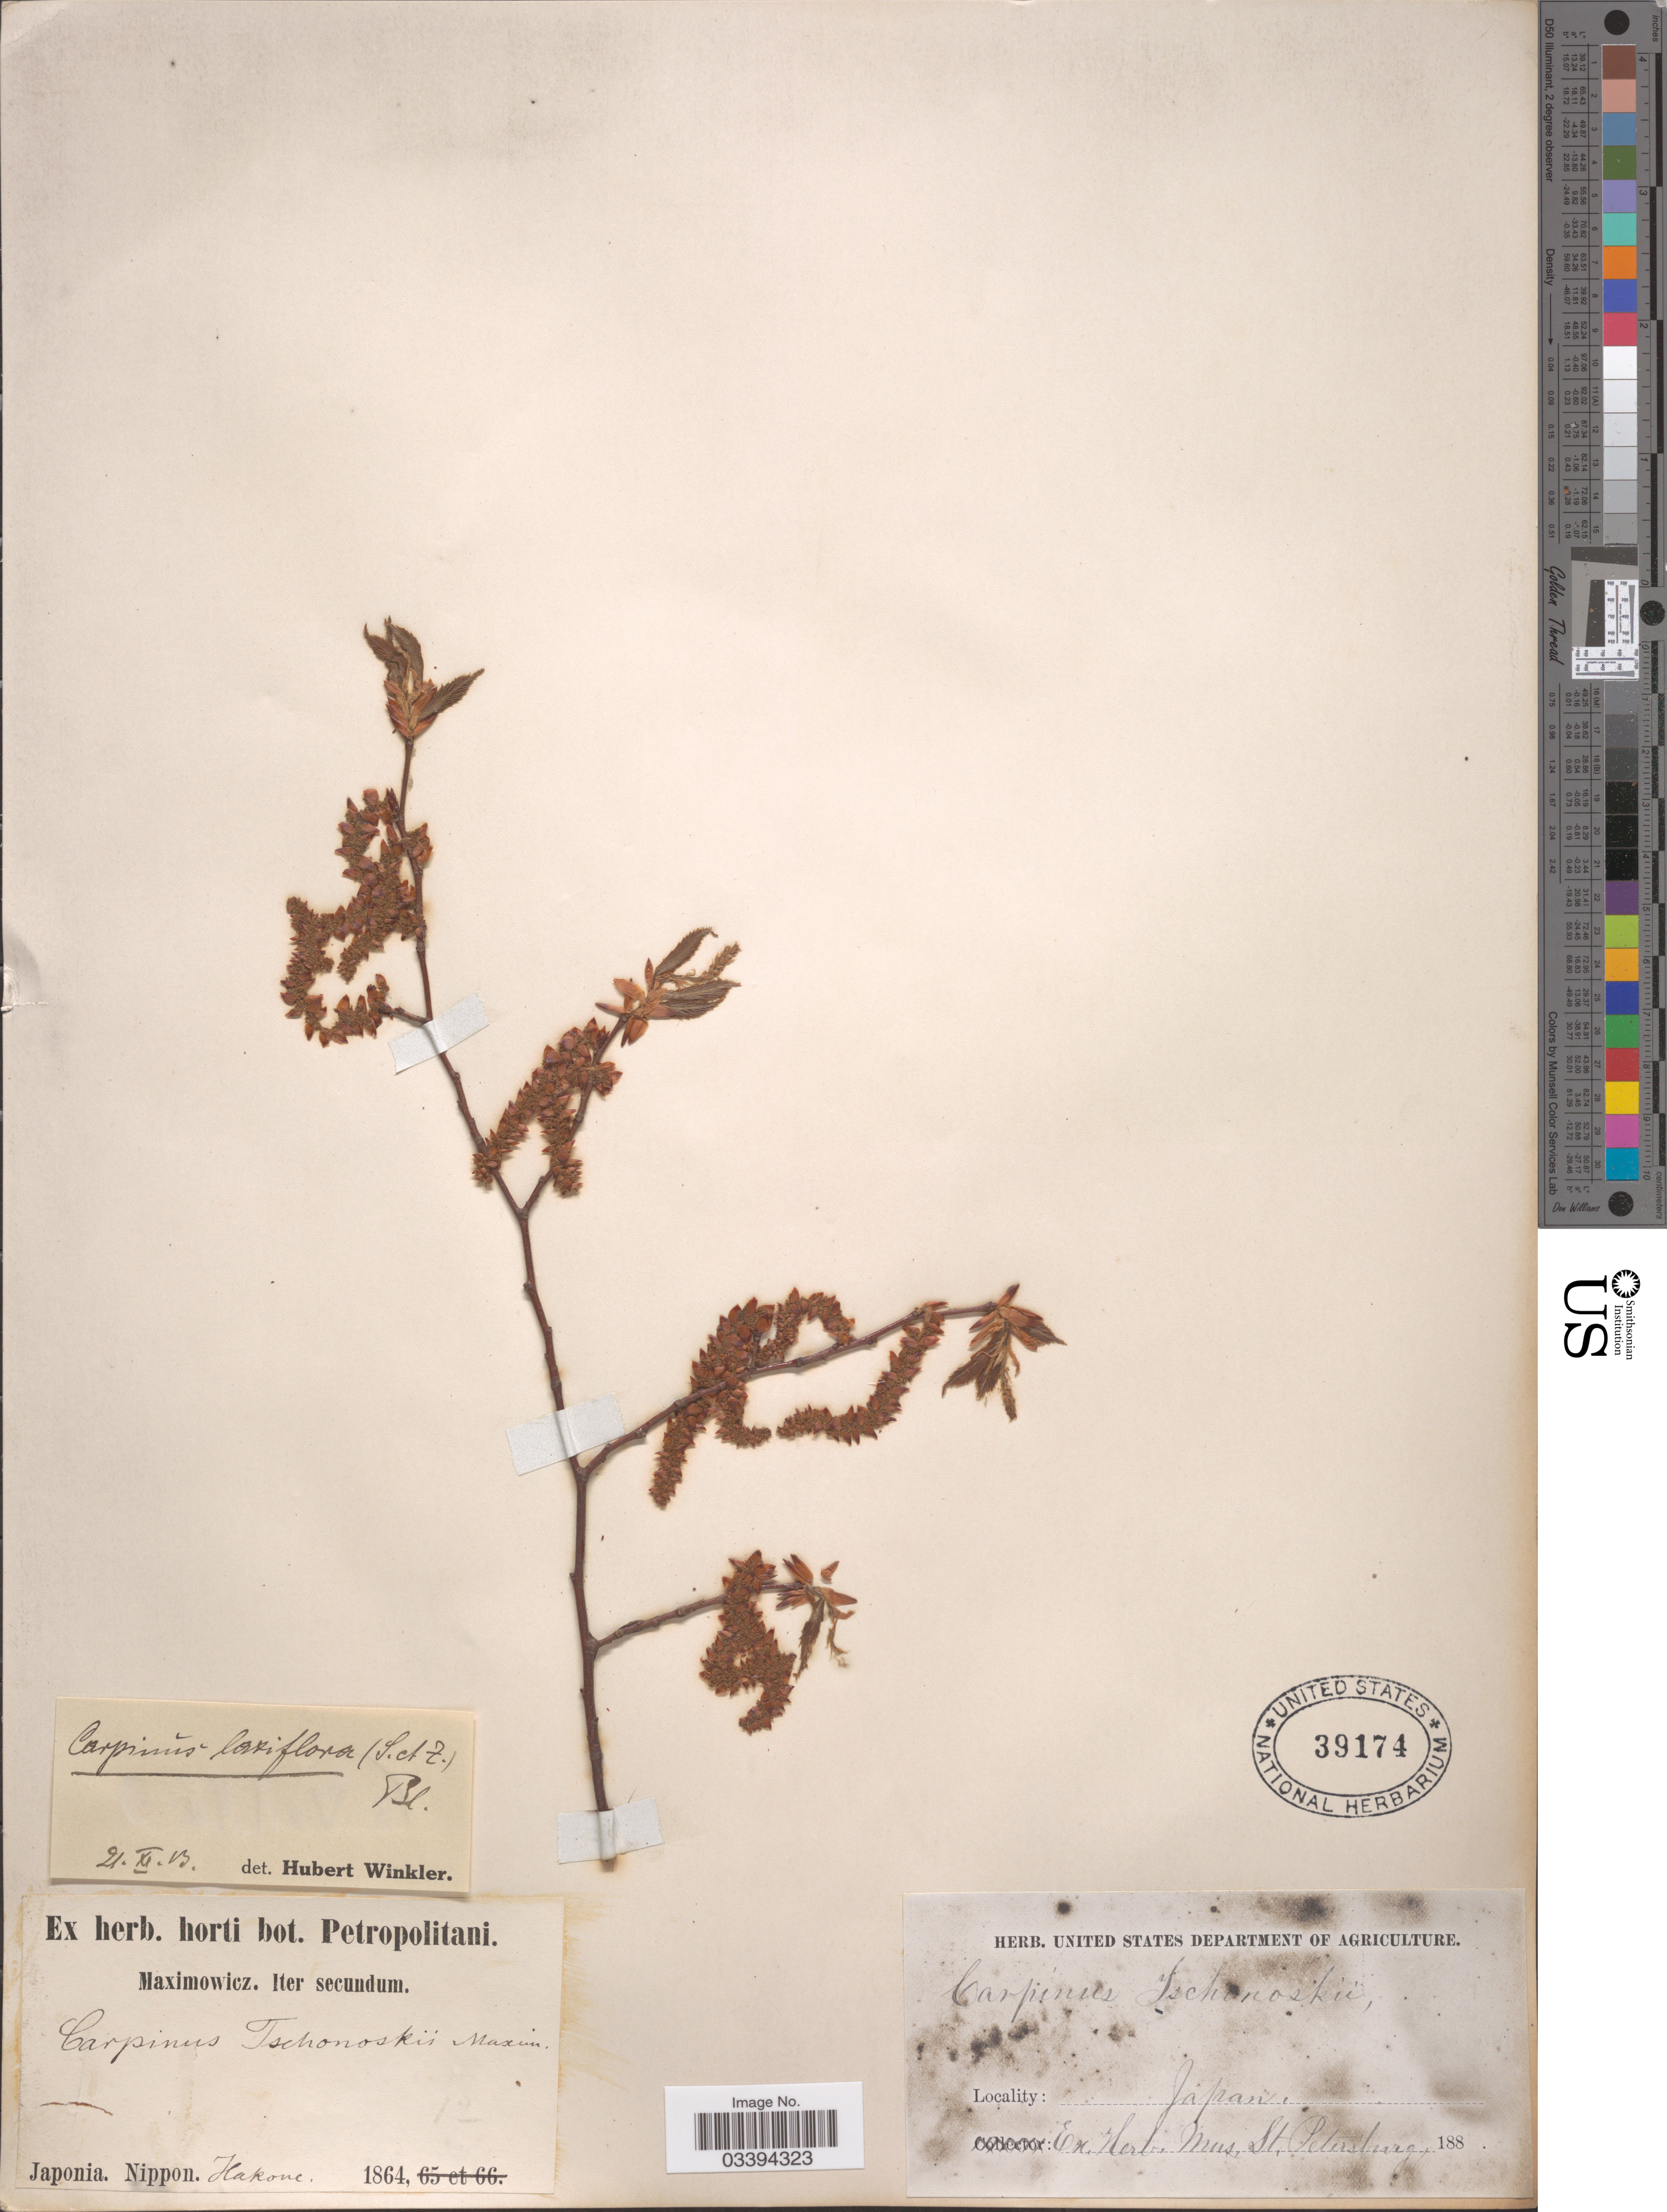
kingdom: Plantae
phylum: Tracheophyta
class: Magnoliopsida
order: Fagales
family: Betulaceae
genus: Carpinus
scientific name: Carpinus laxiflora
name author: (Siebold & Zucc.) Blume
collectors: Maximowicz, --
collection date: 1864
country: Japan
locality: Nippon. Hakone.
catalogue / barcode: US 39174